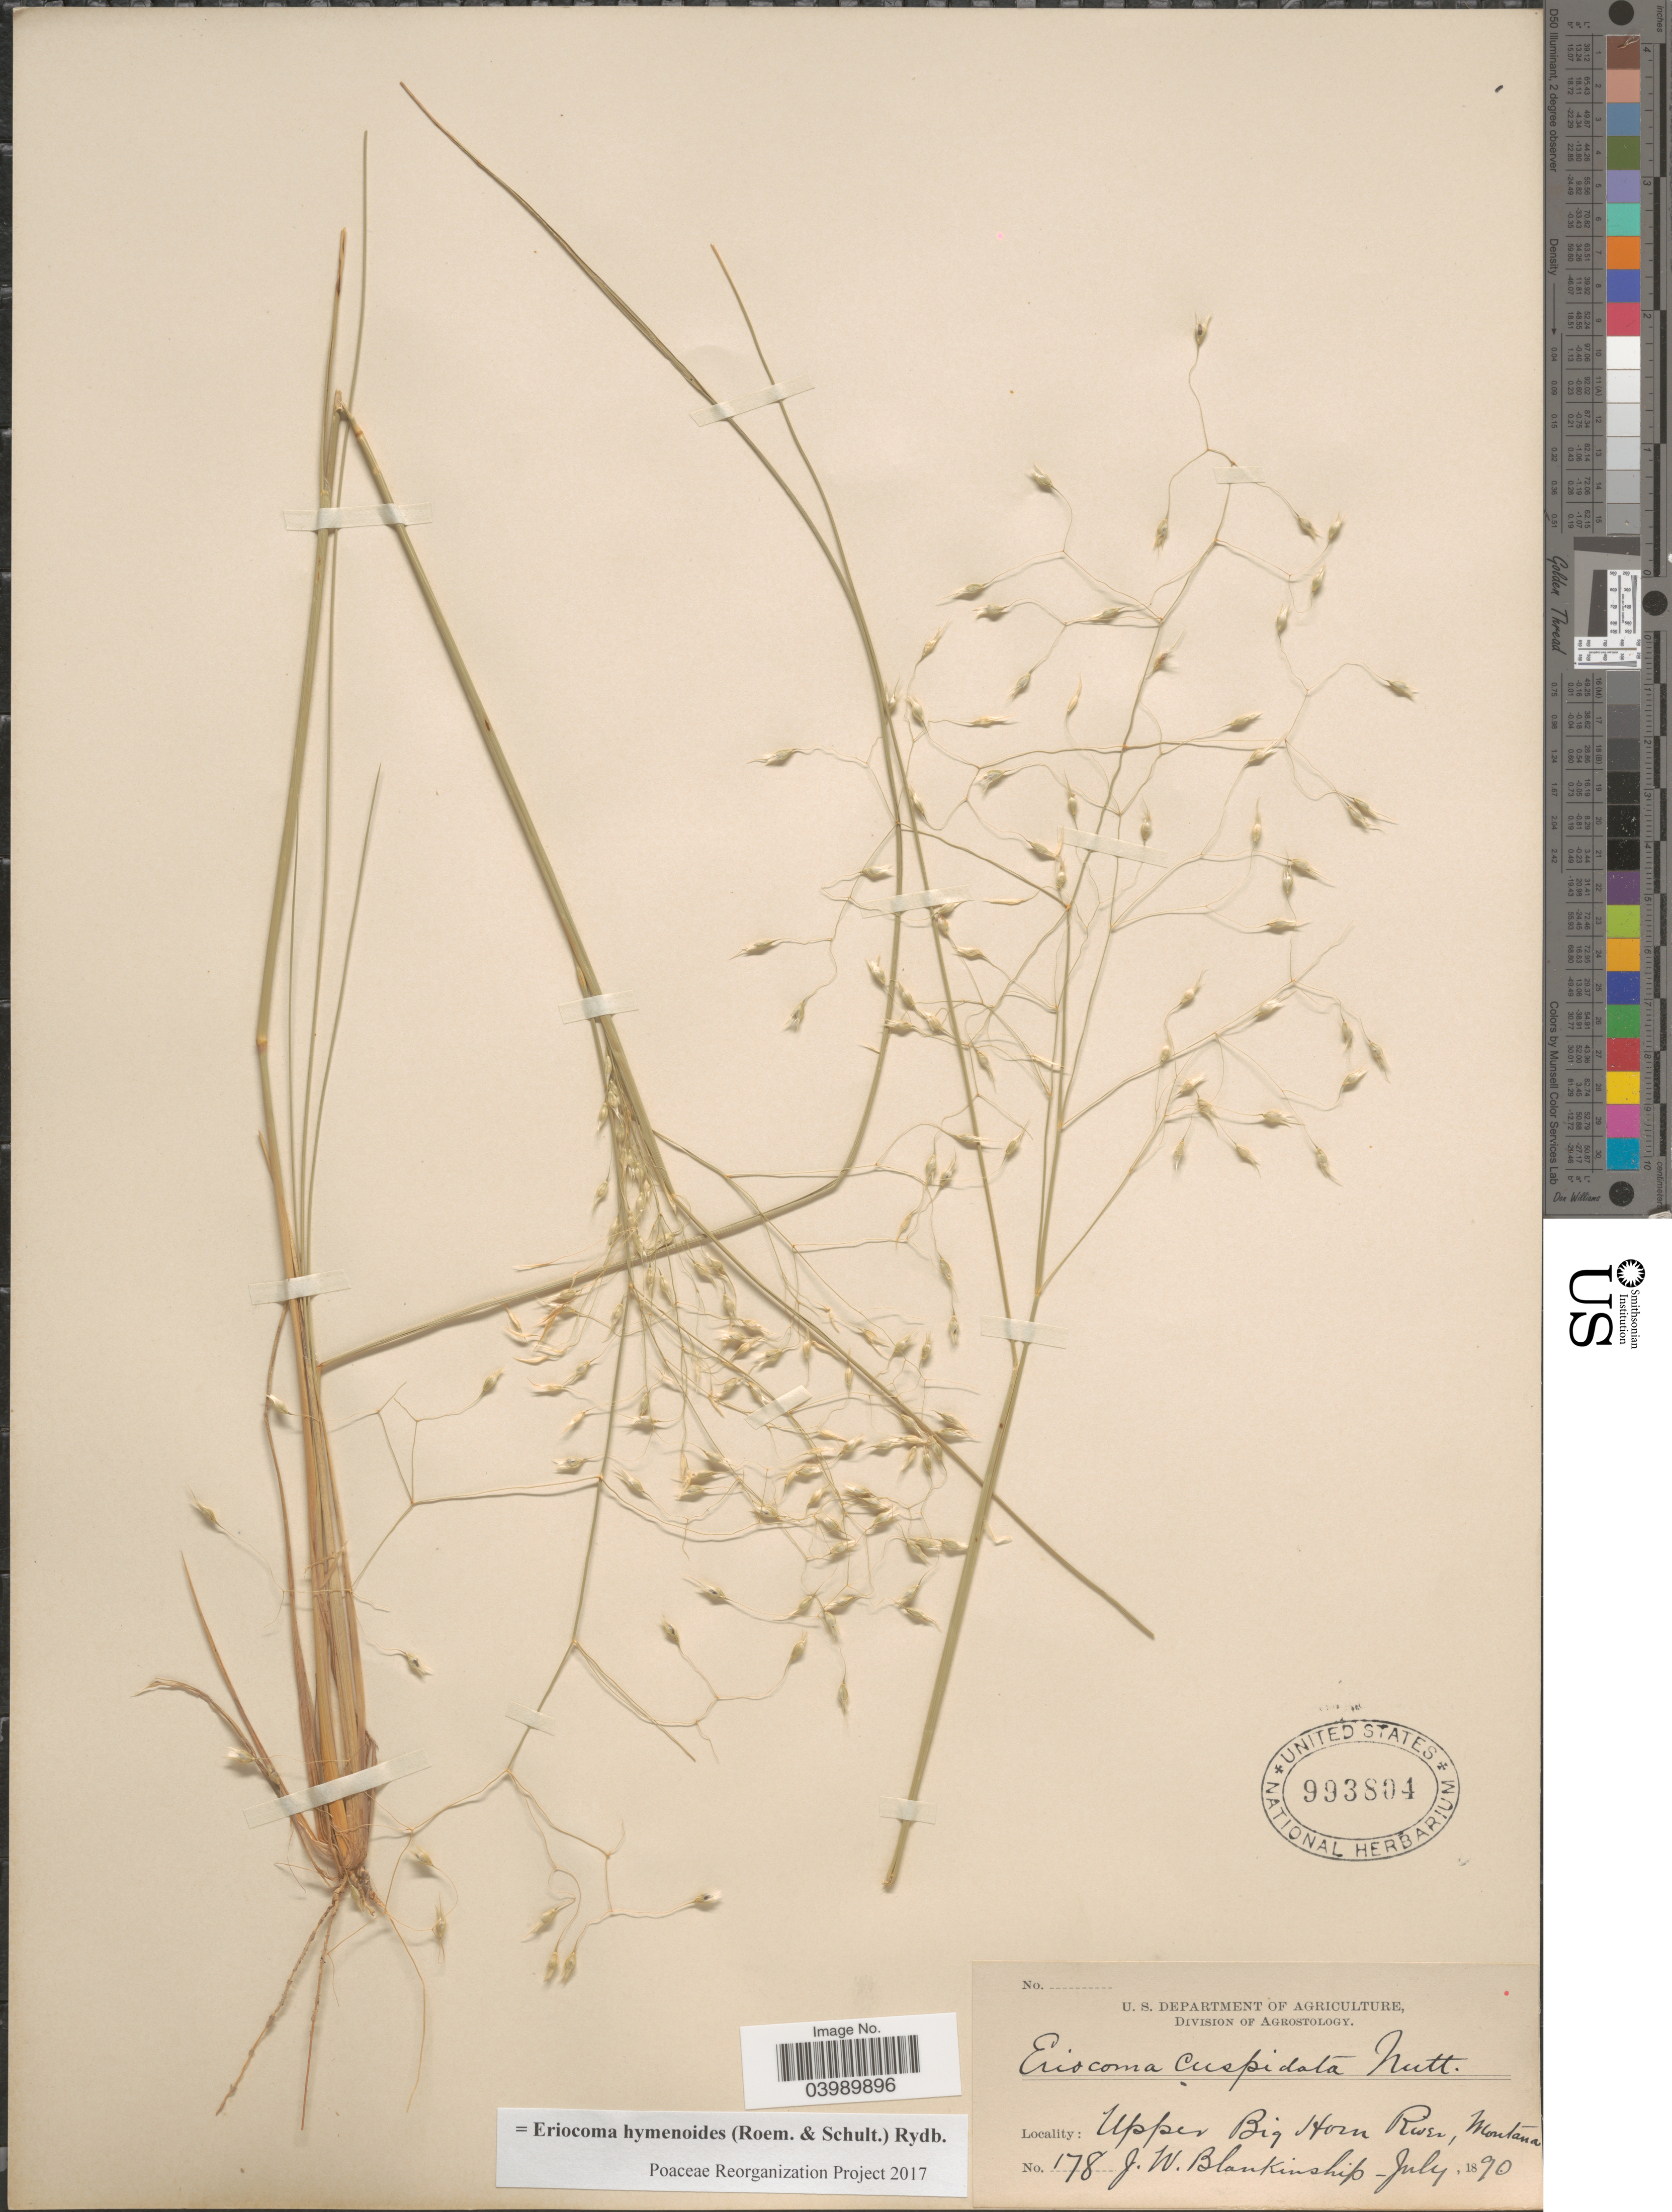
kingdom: Plantae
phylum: Tracheophyta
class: Liliopsida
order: Poales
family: Poaceae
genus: Eriocoma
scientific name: Eriocoma hymenoides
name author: (Roem. & Schult.) Rydb.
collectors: J. W. Blankinship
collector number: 178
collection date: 1890-07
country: United States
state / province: Montana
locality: Upper Big Horn River.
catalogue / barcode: US 993804